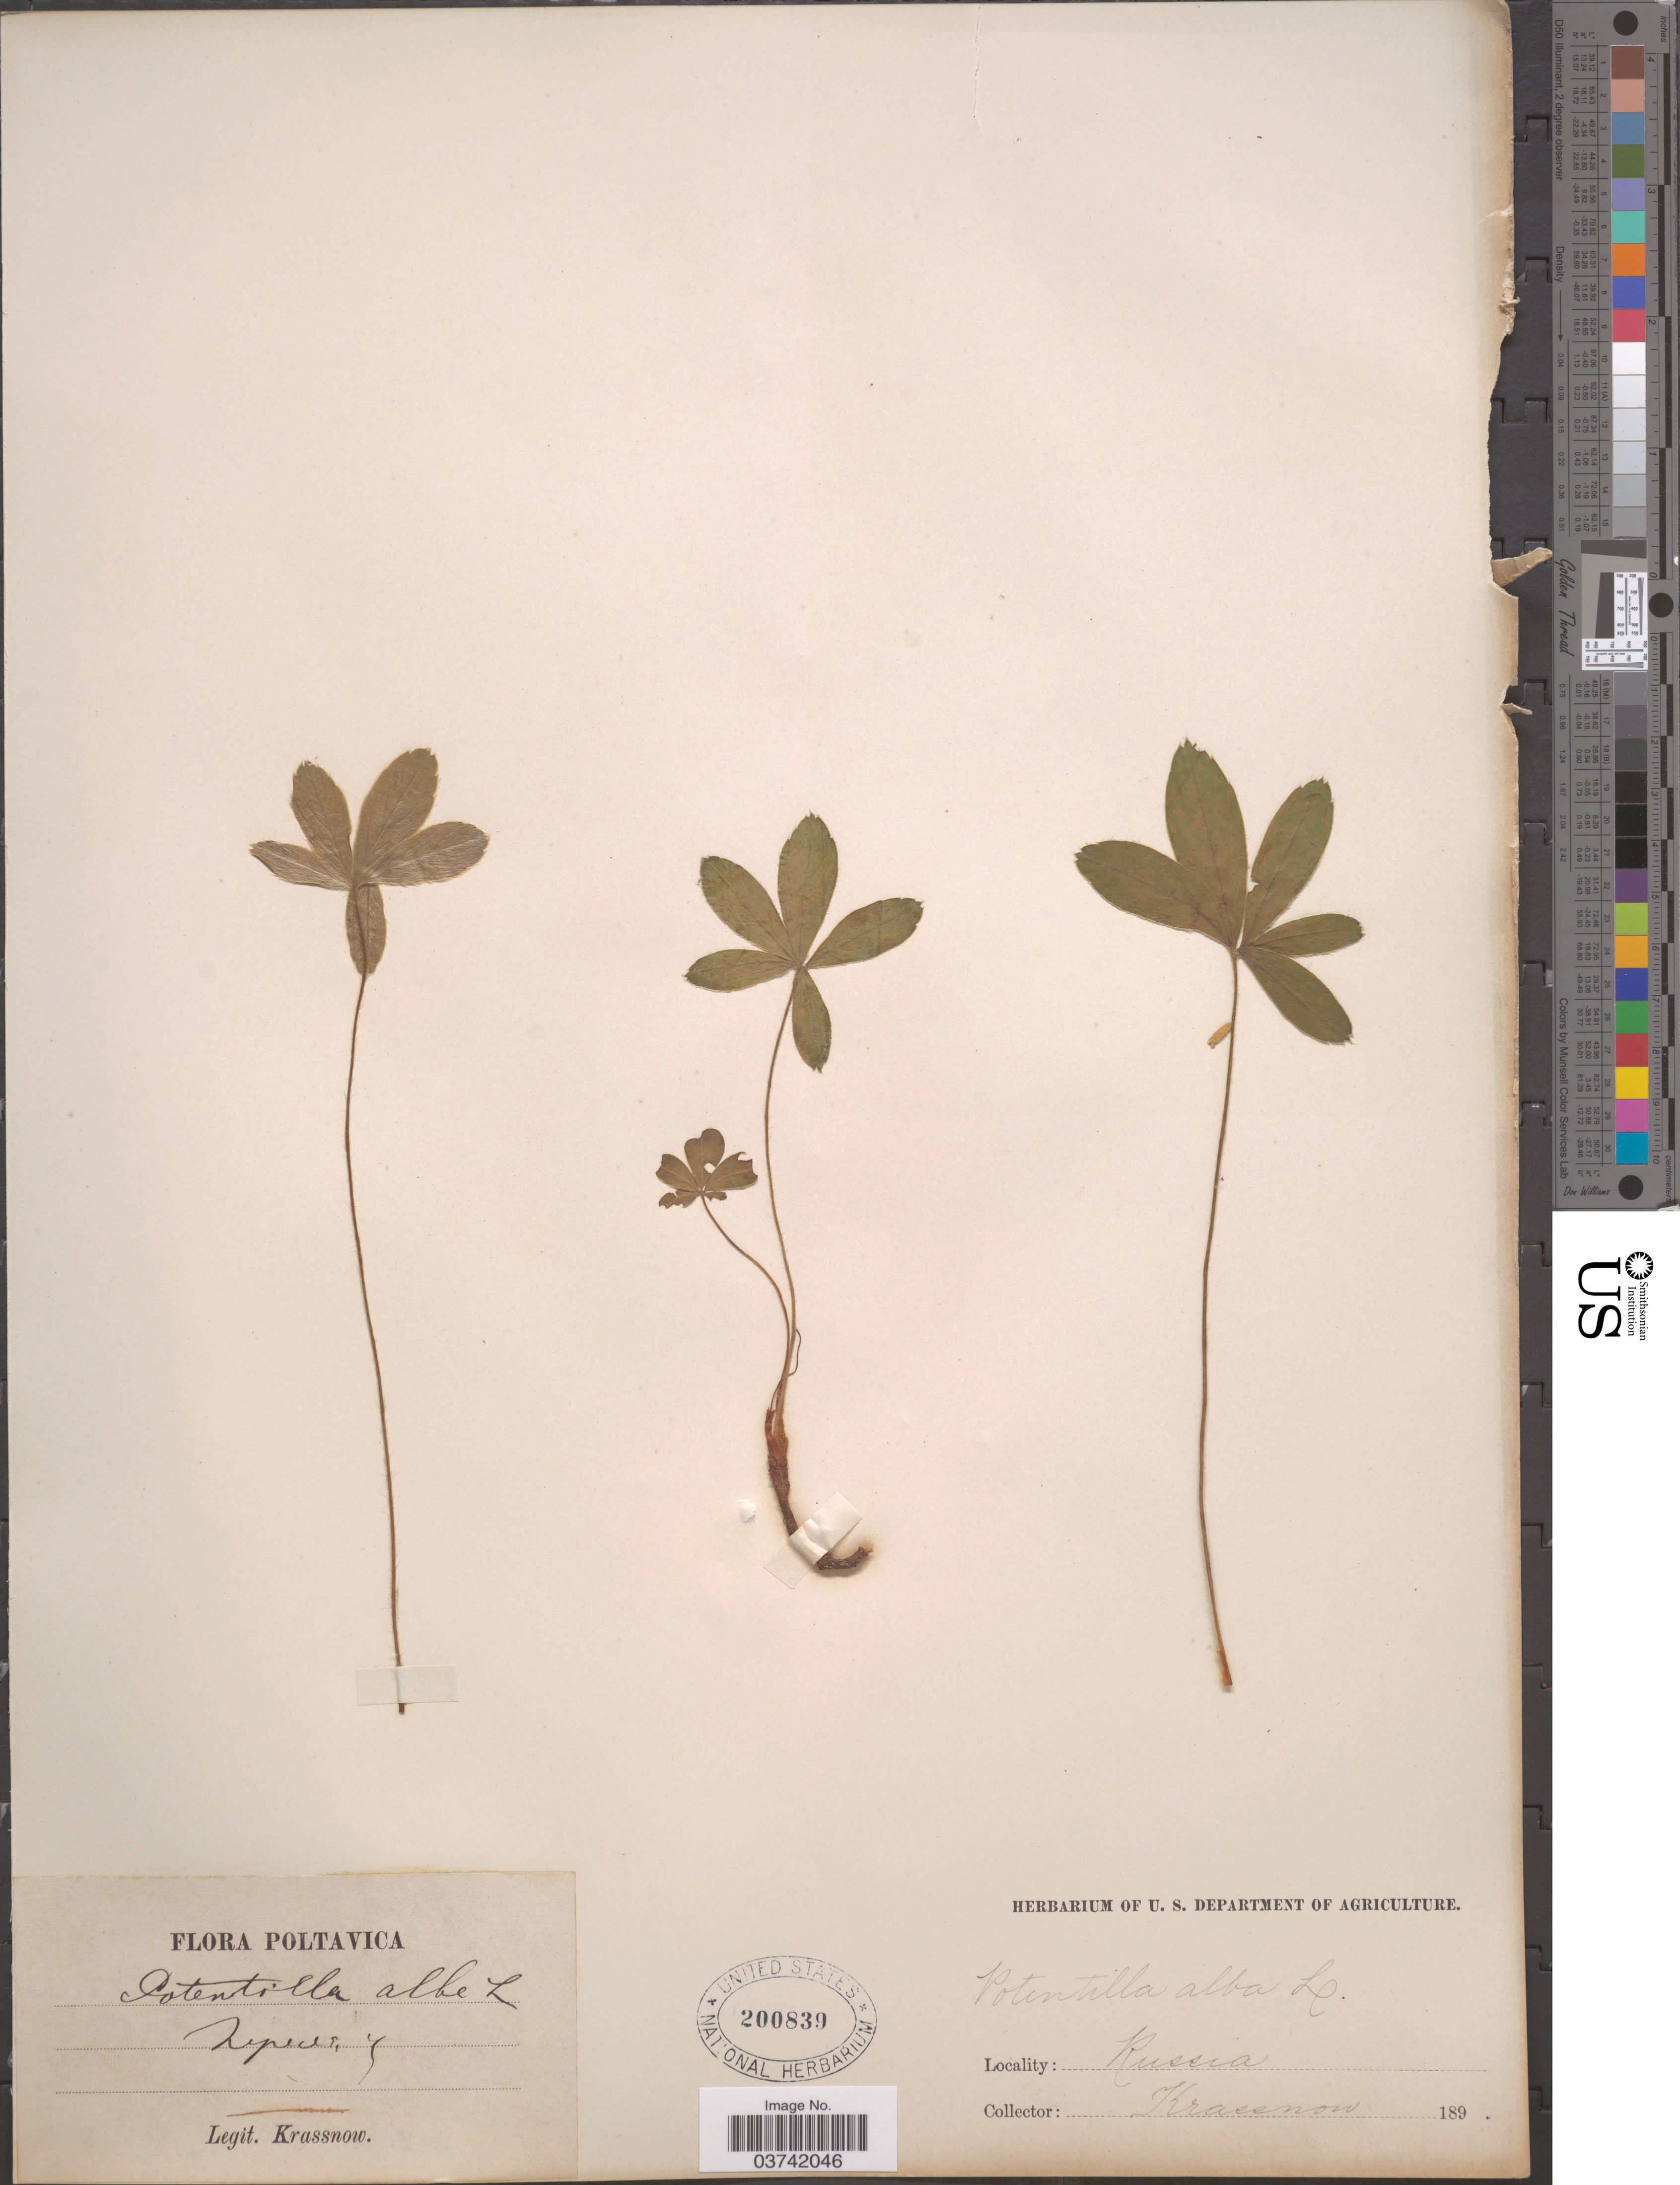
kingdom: Plantae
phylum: Tracheophyta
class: Magnoliopsida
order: Rosales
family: Rosaceae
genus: Potentilla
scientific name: Potentilla alba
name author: L.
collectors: -. Krassnow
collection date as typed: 189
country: Ukraine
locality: Poltavica. Russia. [illegible text]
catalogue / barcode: US 200839